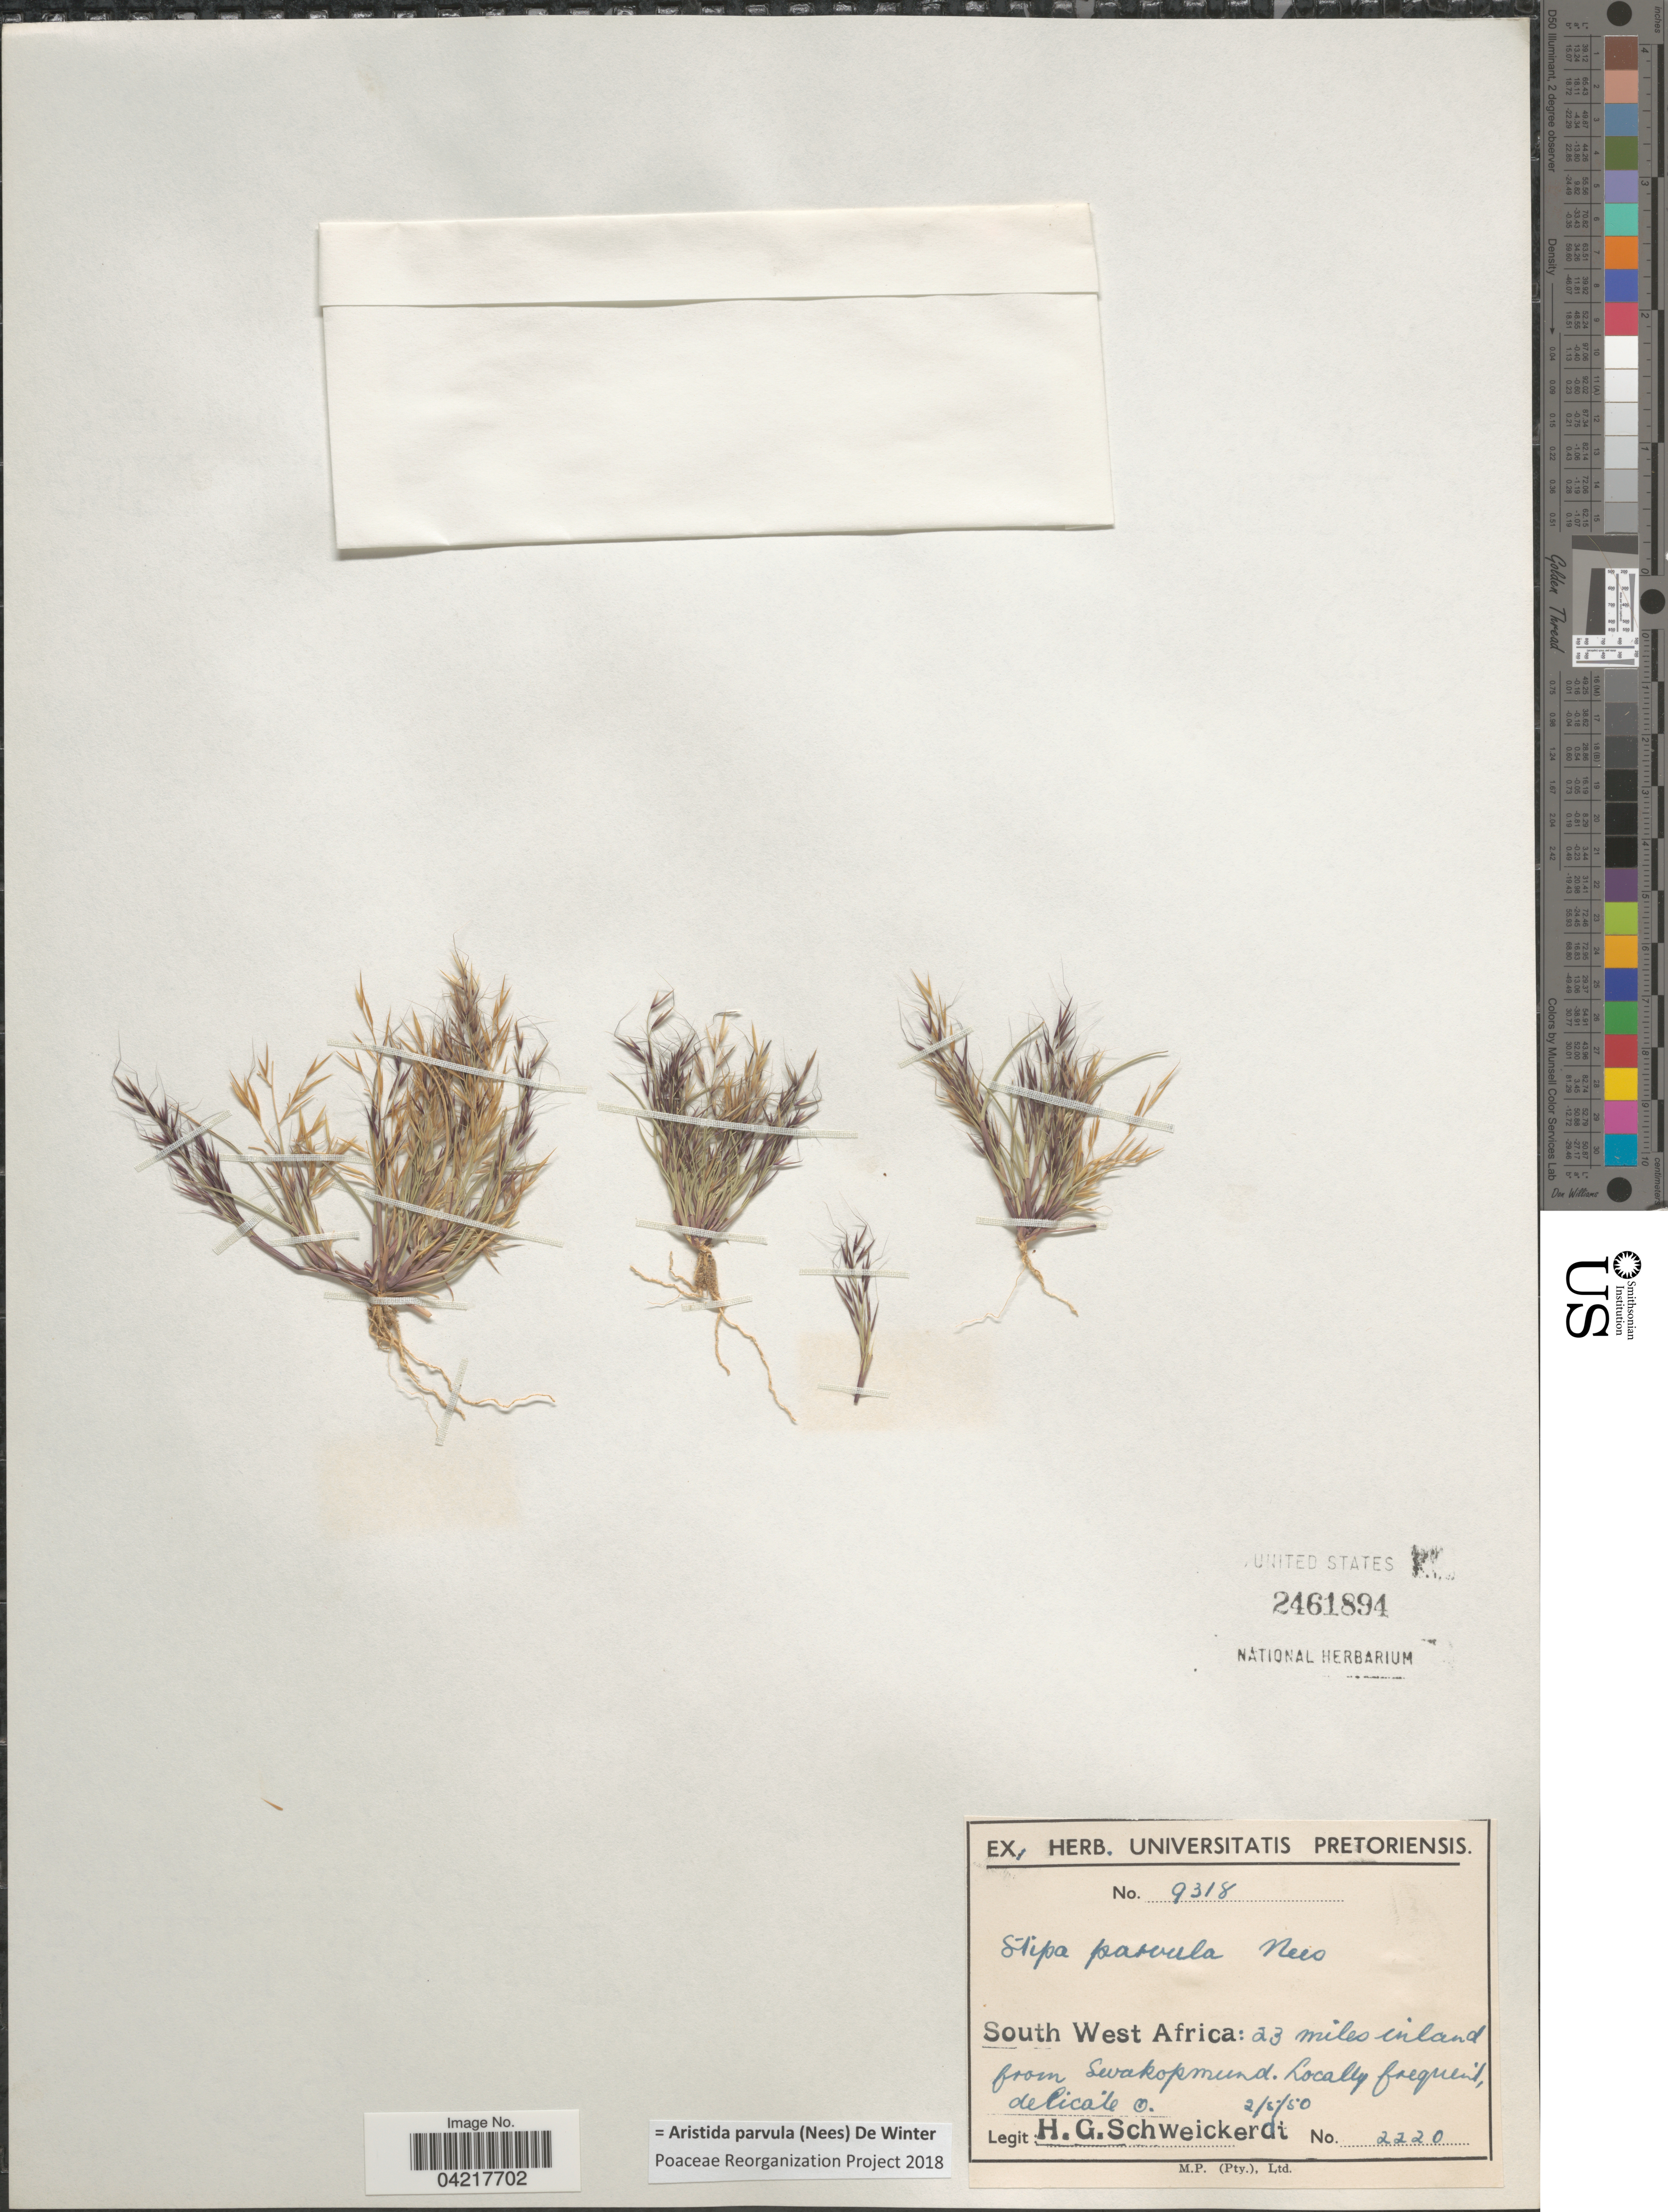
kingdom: Plantae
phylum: Tracheophyta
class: Liliopsida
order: Poales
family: Poaceae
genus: Aristida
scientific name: Aristida parvula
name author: Nees & De Winter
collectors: H. Schweickerdt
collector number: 2220/9318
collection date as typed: Transcribed d/m/y: 2/5/50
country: Namibia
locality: South West Africa: 23 miles inland from Swakopmund.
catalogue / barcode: US 2461894